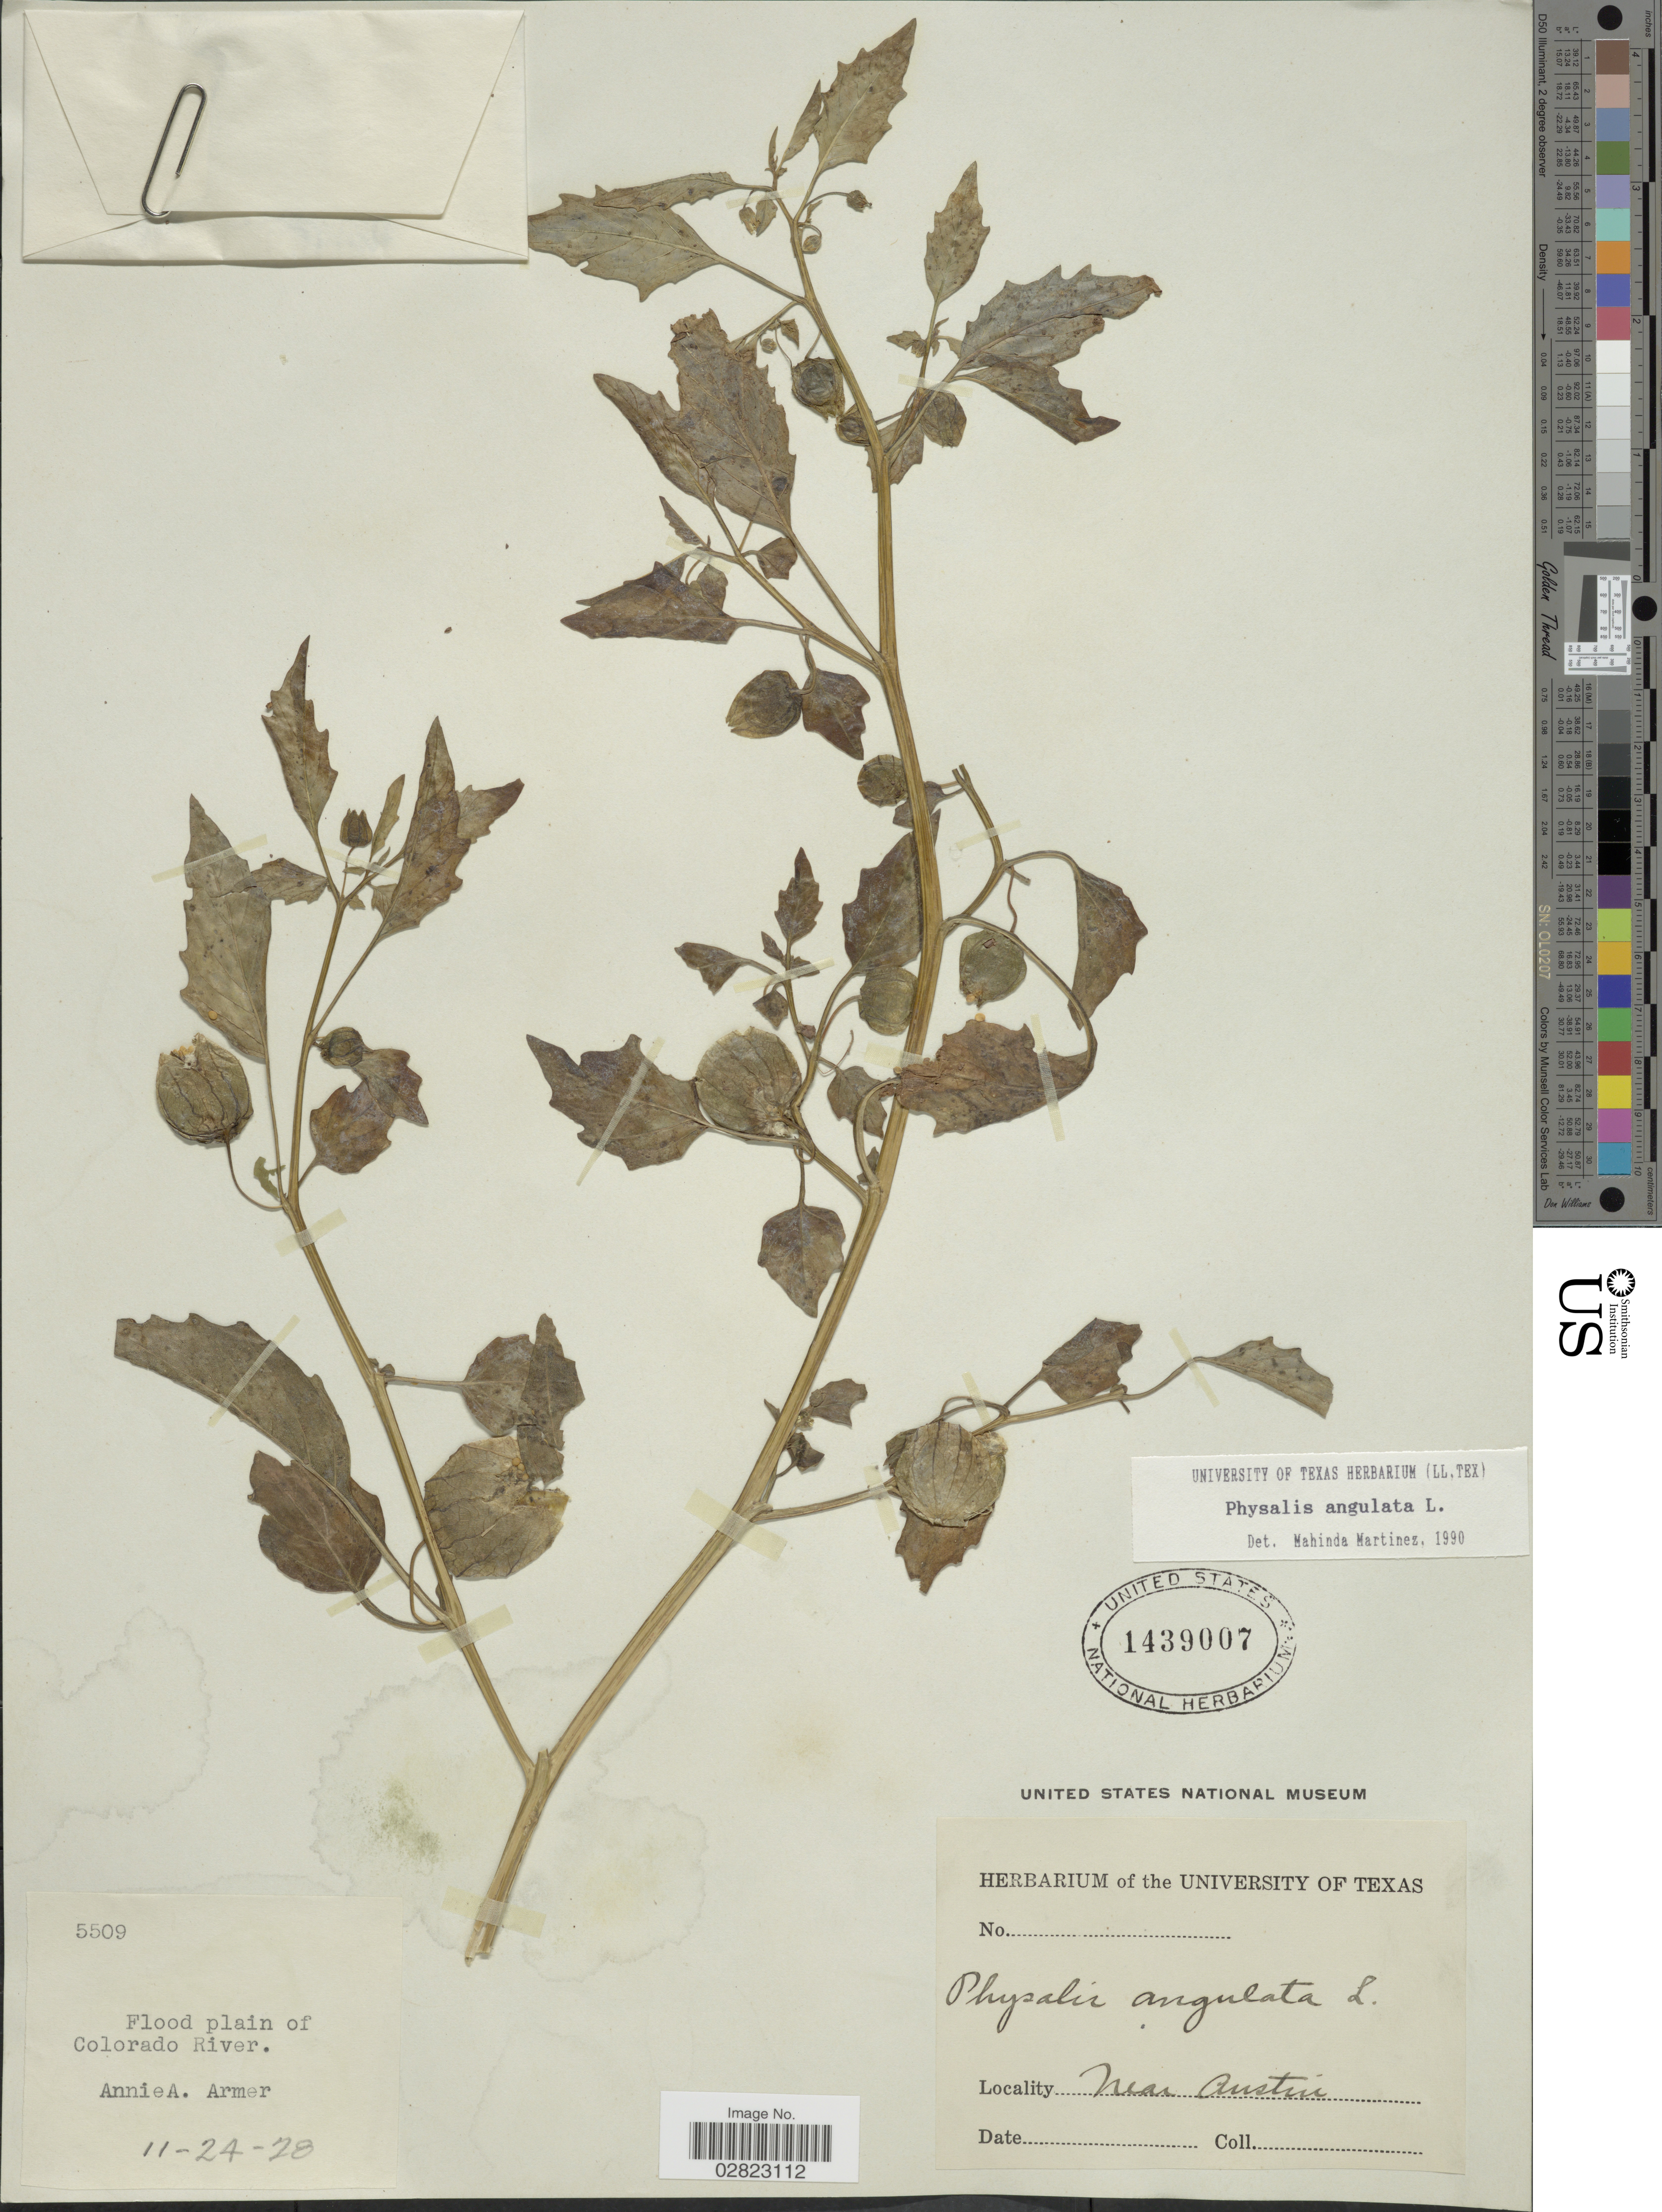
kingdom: Plantae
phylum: Tracheophyta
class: Magnoliopsida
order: Solanales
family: Solanaceae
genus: Physalis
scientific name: Physalis angulata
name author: L.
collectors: A. Armer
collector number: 5509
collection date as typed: Transcribed d/m/y: 24/11/28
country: United States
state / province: Texas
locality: Near Austin. Flood plain of Colorado River.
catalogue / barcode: US 1439007